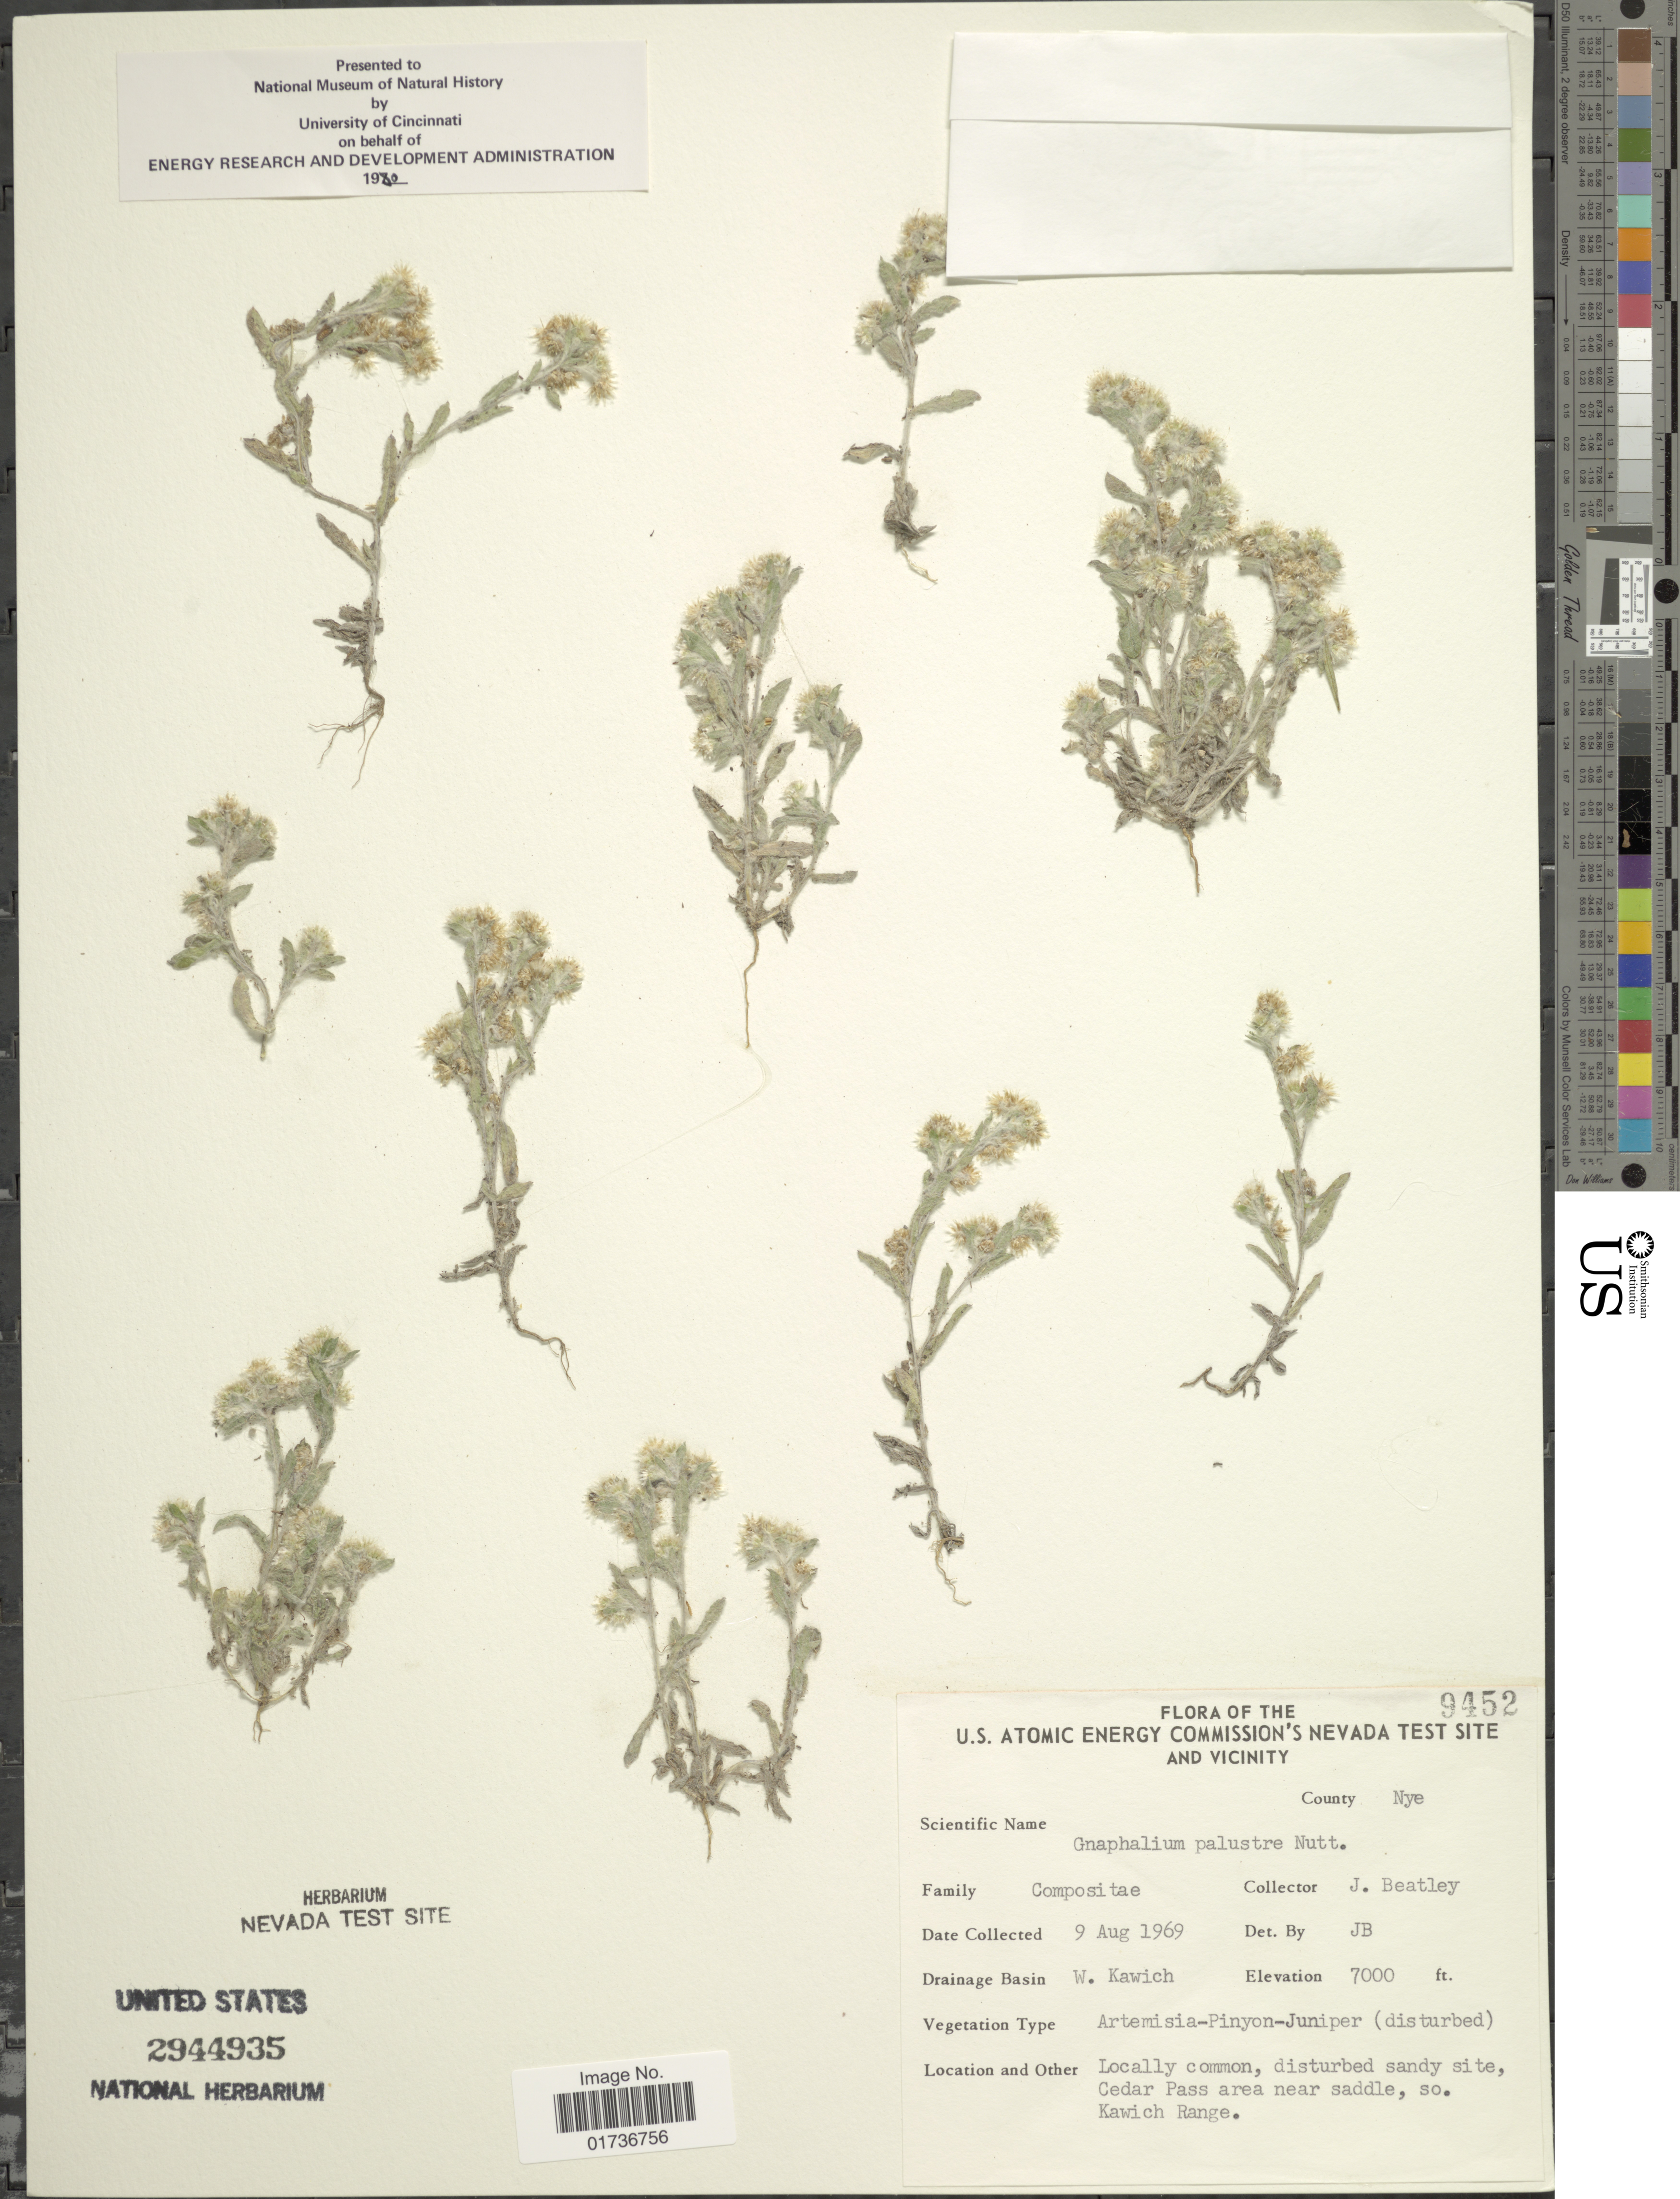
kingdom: Plantae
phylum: Tracheophyta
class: Magnoliopsida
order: Asterales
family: Asteraceae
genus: Gnaphalium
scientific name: Gnaphalium palustre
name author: Nutt.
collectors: J. C. Beatley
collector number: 9452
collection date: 1969-08-09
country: United States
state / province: Nevada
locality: U.S.Atomic Energy Commison's Nevada Test Site and Vicinity, County Nye, Drainage Basin W. Kawich, Locally common, disturbed sandy site, Cedar Pass area near saddle, so. Kawich Range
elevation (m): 2134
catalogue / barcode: US 2944935